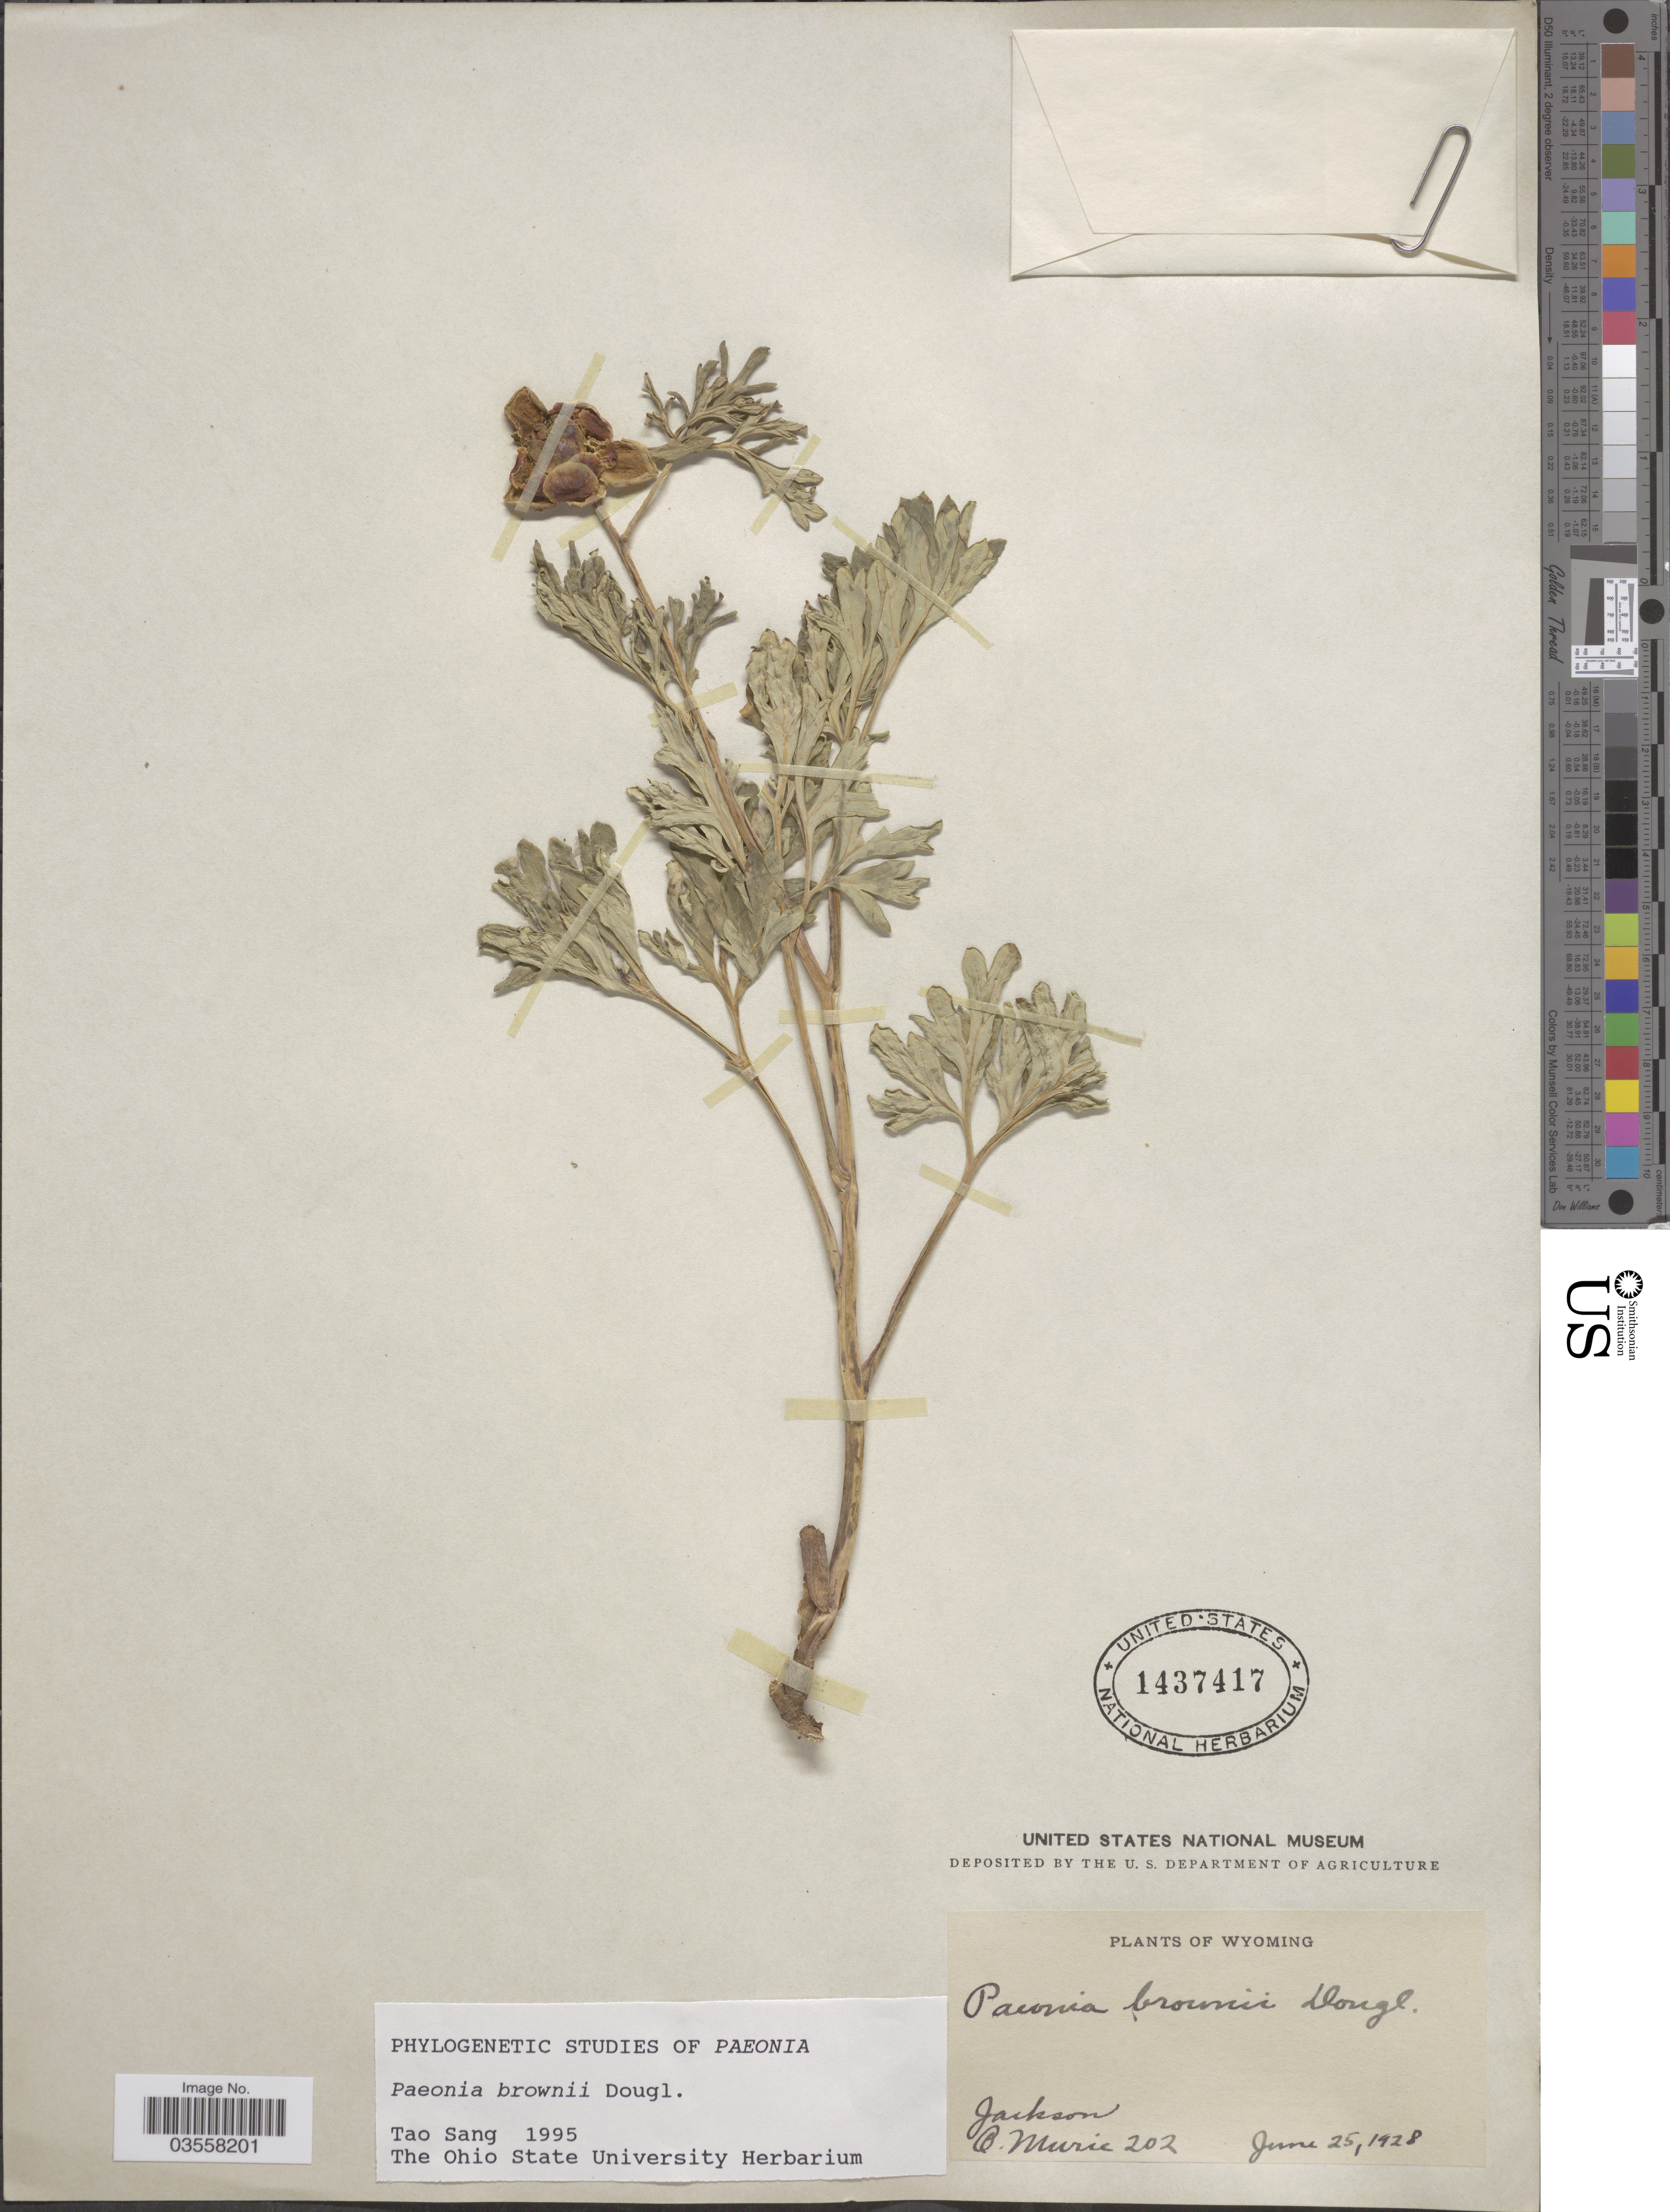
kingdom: Plantae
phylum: Tracheophyta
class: Magnoliopsida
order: Saxifragales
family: Paeoniaceae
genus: Paeonia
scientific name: Paeonia brownii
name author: Douglas ex Hook.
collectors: A. Murie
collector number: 202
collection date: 1928-06-25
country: United States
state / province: Wyoming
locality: Jackson.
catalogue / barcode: US 1437417